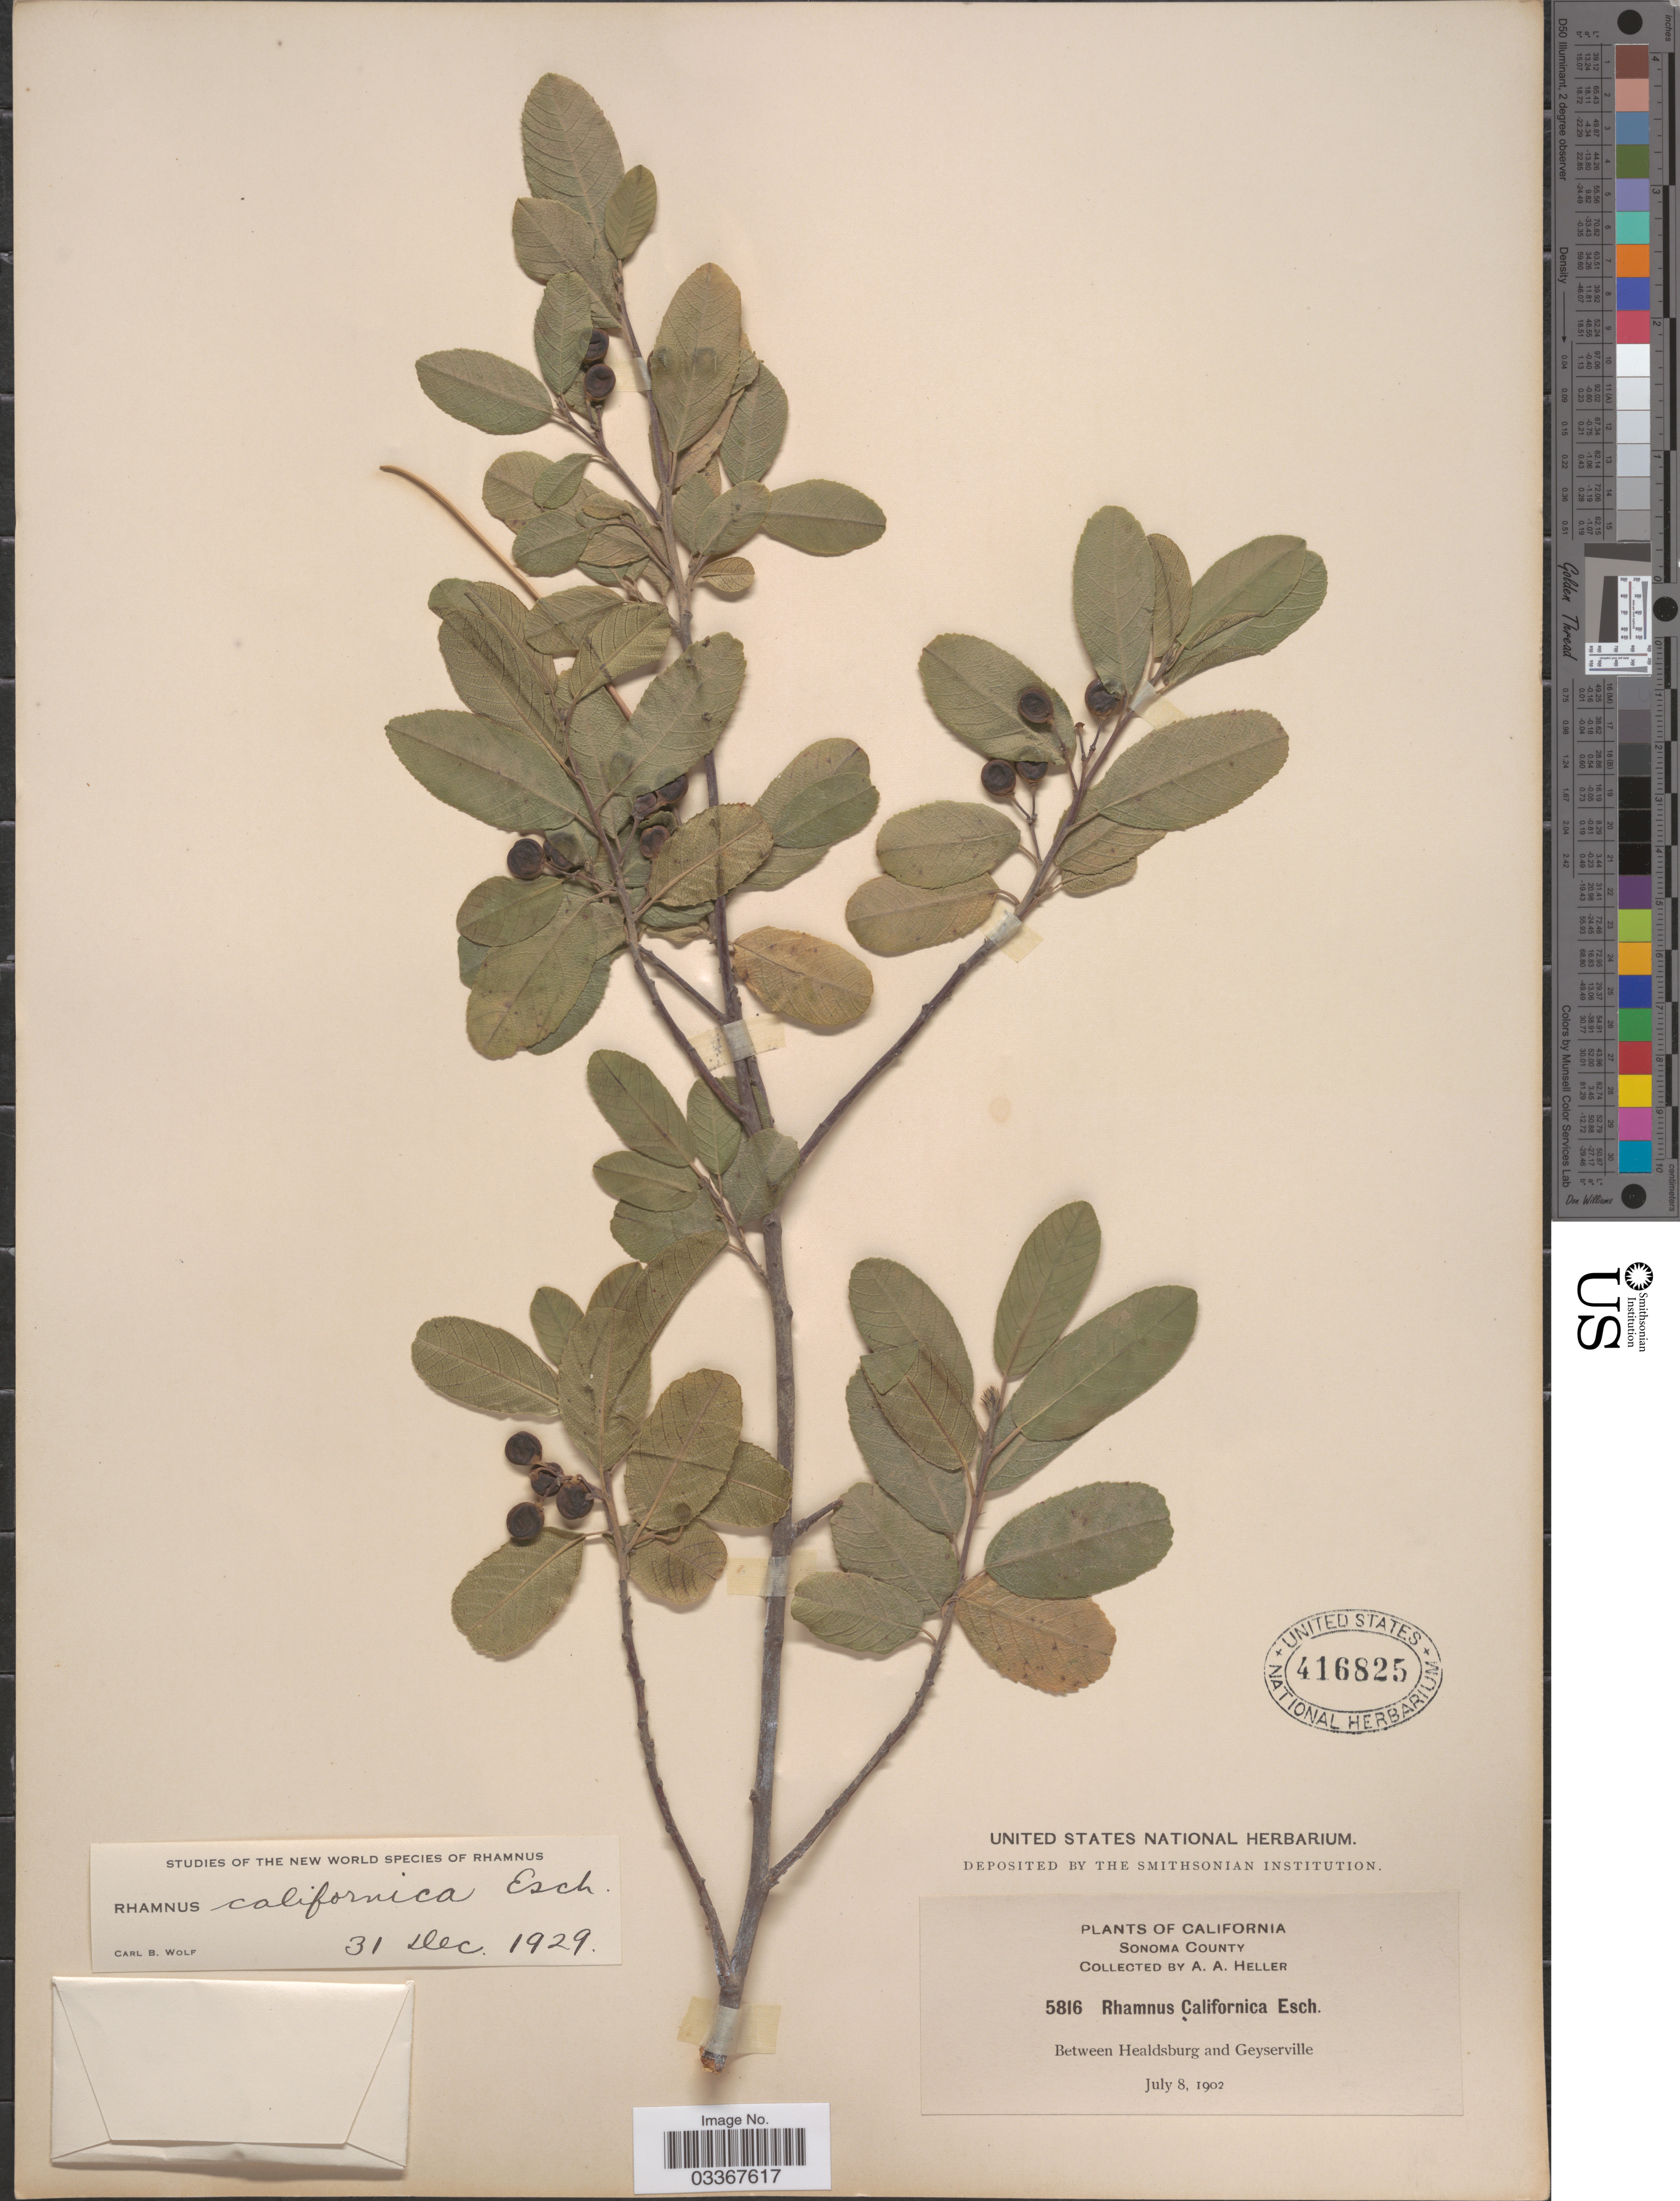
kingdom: Plantae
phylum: Tracheophyta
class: Magnoliopsida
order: Rosales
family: Rhamnaceae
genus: Frangula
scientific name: Frangula californica subsp. californica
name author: (Eschsch.) A. Gray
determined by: Strong, Mark T., (BOT), Smithsonian Institution - National Museum of Natural History (UNITED STATES)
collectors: A. A. Heller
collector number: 5816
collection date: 1902-07-08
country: United States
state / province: California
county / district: Sonoma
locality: Sonoma County, Between Healdsburg and Geyserville.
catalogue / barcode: US 416825